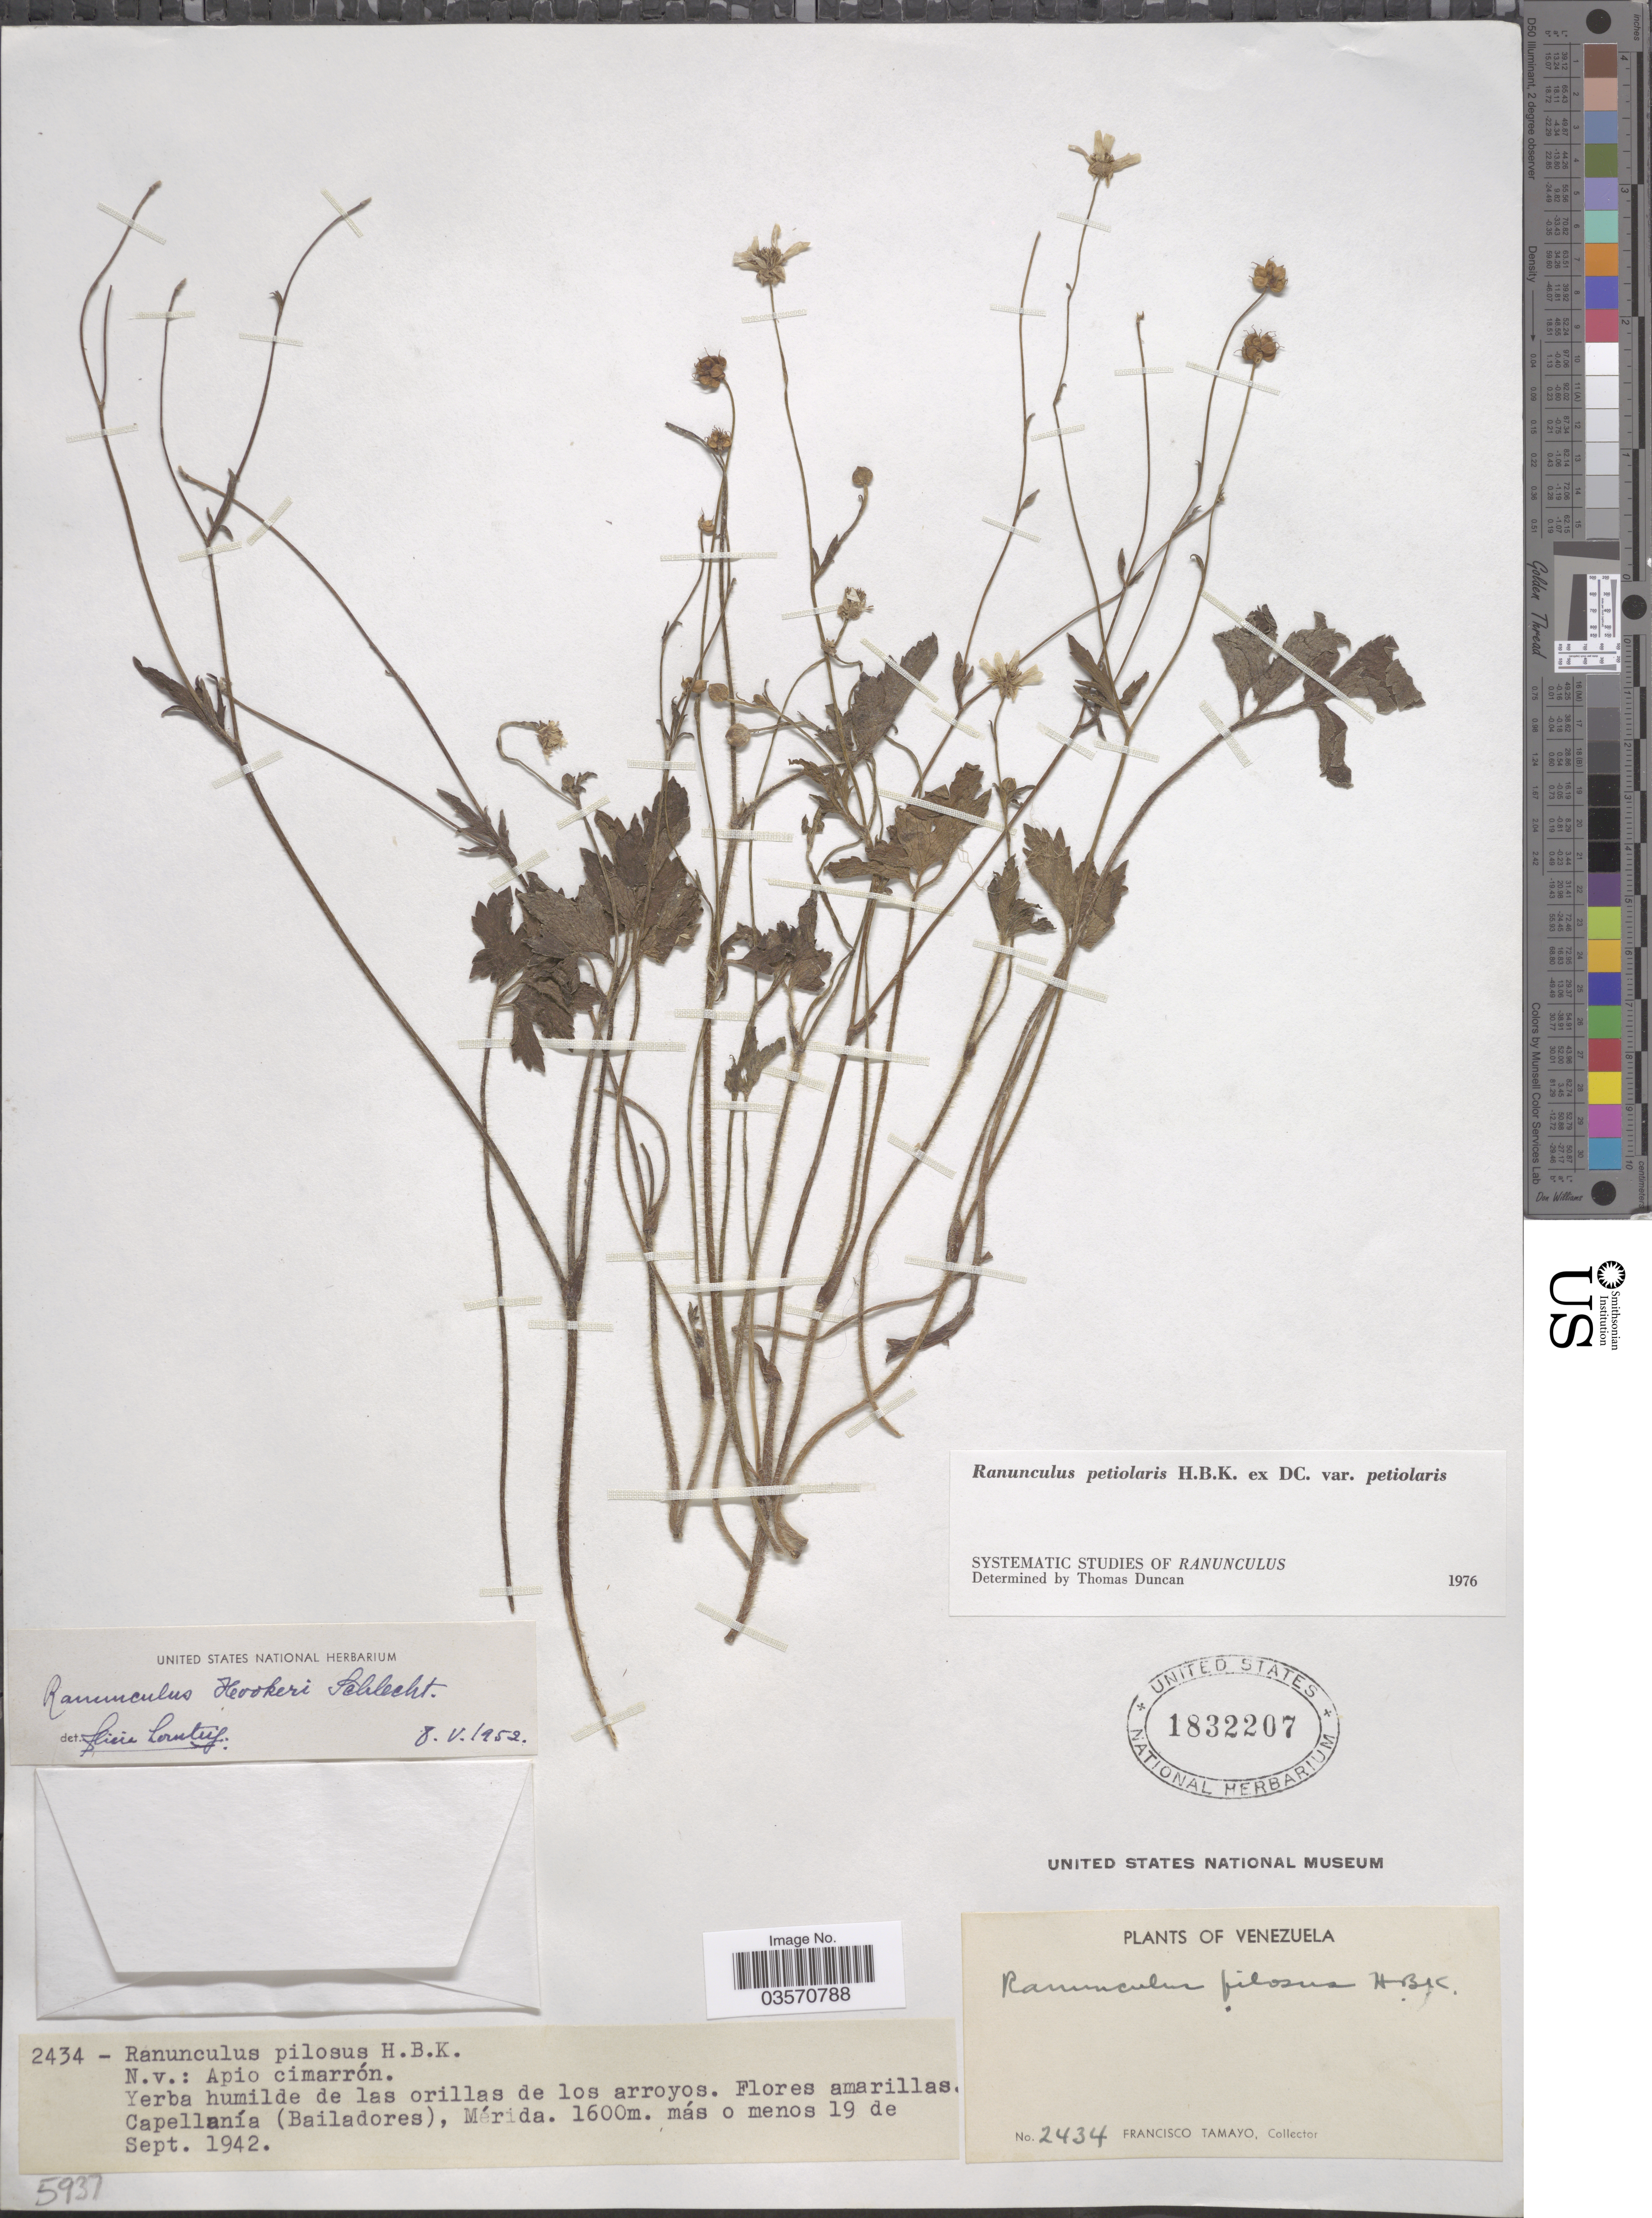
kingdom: Plantae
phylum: Tracheophyta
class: Magnoliopsida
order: Ranunculales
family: Ranunculaceae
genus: Ranunculus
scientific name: Ranunculus petiolaris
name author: Kunth ex DC.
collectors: F. Tamayo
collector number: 2434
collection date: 1942-10-19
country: Venezuela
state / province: Mérida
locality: Capellanía (Bailadores), Mérida.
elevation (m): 1600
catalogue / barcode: US 1832207